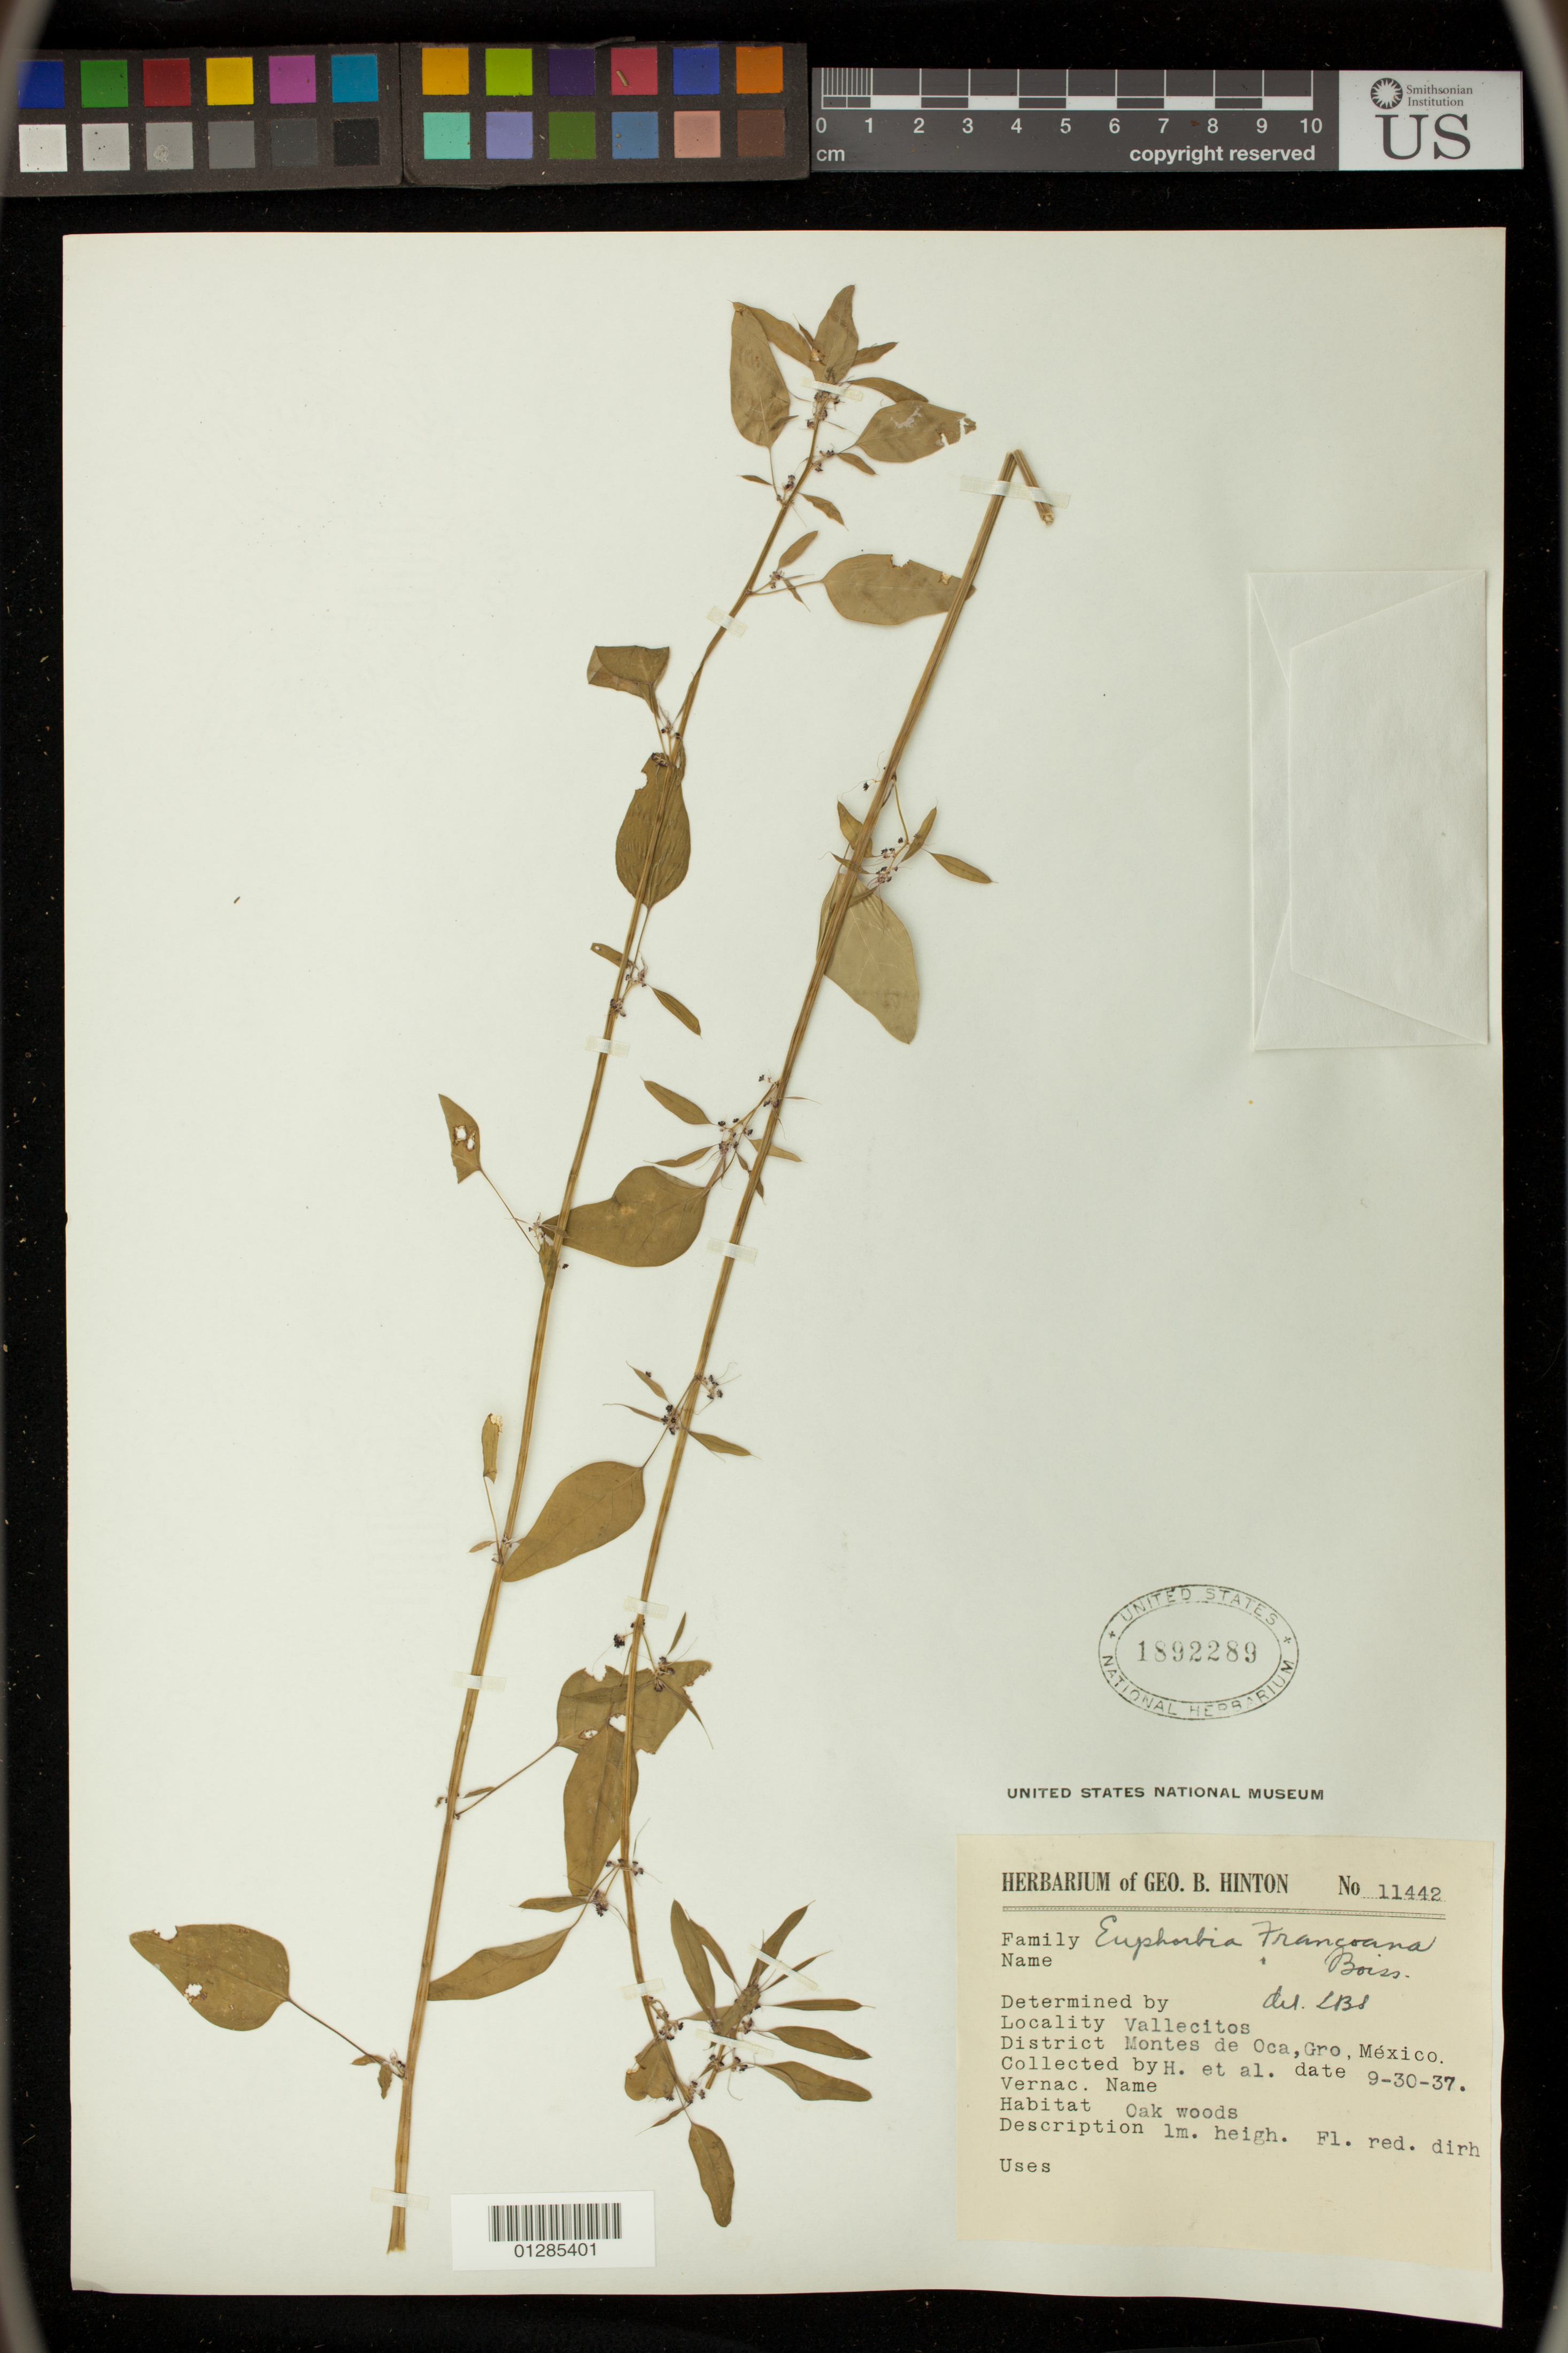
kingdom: Plantae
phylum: Tracheophyta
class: Magnoliopsida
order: Malpighiales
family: Euphorbiaceae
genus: Euphorbia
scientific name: Euphorbia francoana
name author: Boiss.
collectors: G. B. Hinton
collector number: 11442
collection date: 1937-09-30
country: Mexico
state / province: Guerrero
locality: Vallecitos, District Mones de Oca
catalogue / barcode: US 1892289